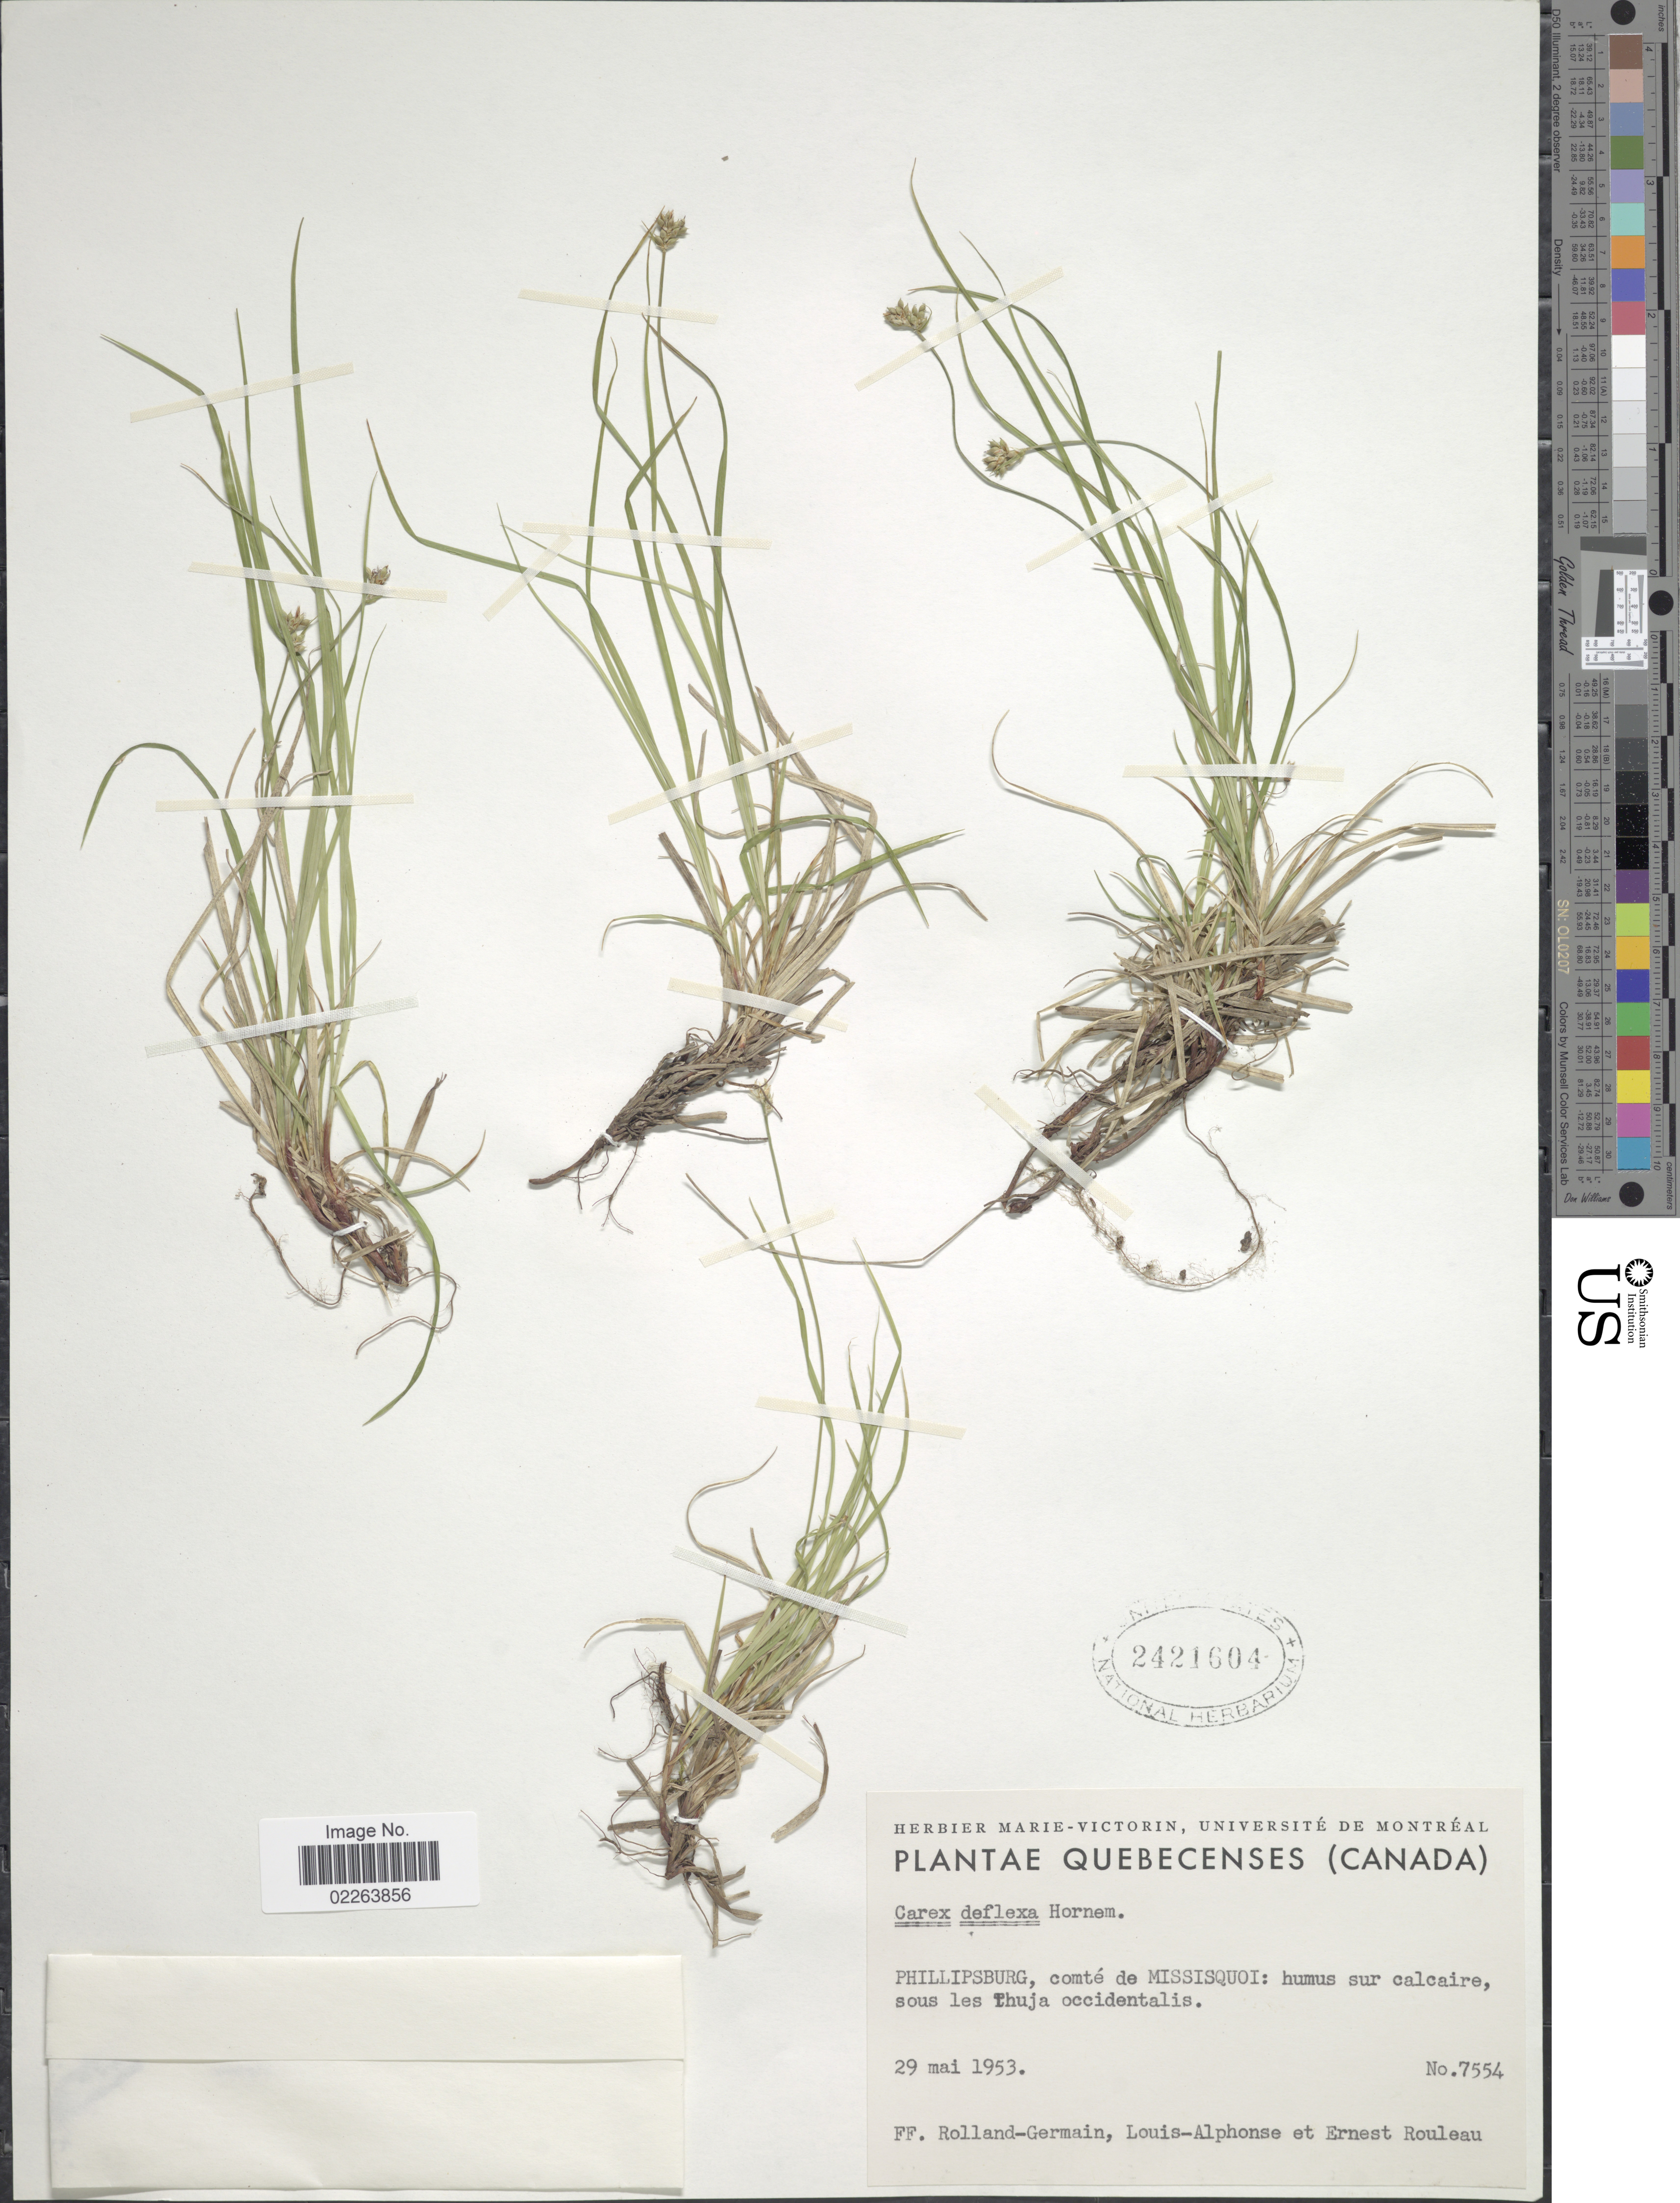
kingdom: Plantae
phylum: Tracheophyta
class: Liliopsida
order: Poales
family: Cyperaceae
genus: Carex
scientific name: Carex deflexa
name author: Hornem.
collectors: Rolland-Germain, Louis-Alphonse & E. Rouleau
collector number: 7554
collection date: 1953-05-29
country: Canada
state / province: Quebec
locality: Phillipsburg, comté de Missisquoi: humus sur calcaire, sous les Thuja occidentalis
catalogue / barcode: US 2421604